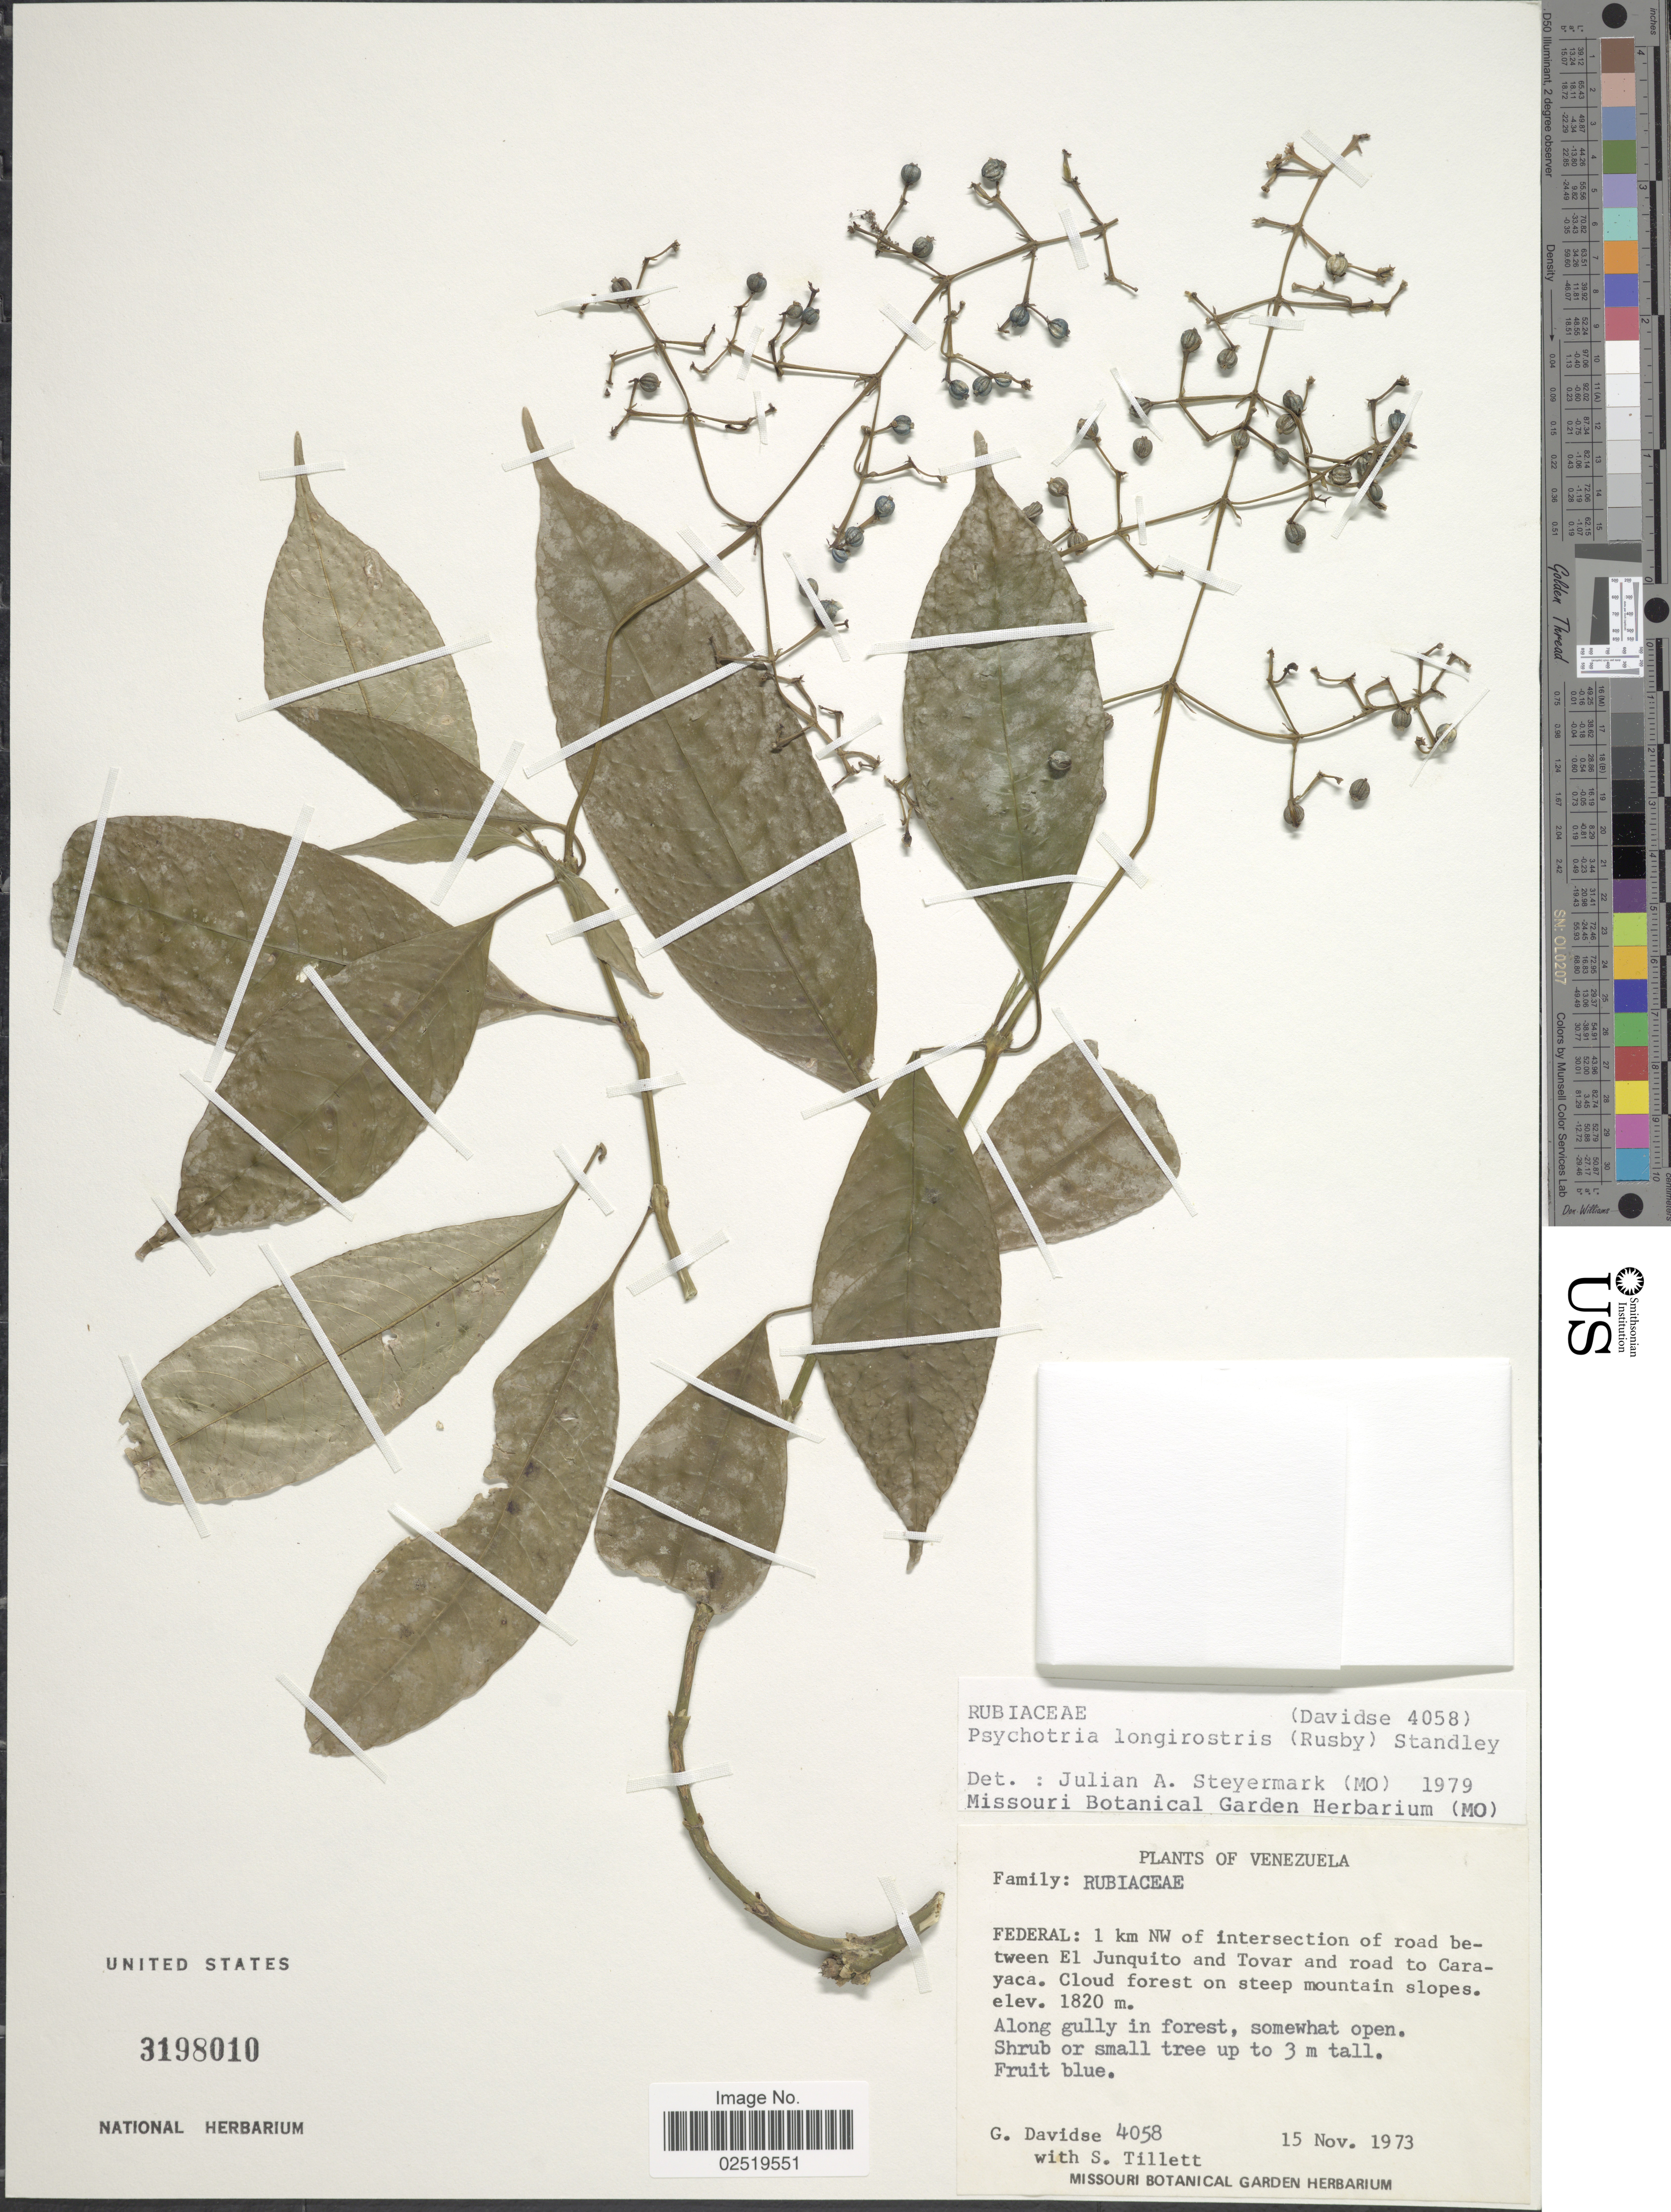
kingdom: Plantae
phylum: Tracheophyta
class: Magnoliopsida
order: Gentianales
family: Rubiaceae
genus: Psychotria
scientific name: Psychotria longirostris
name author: (Rusby) Standl.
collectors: G. Davidse & S. S. Tillett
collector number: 4058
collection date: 1973-11-15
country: Venezuela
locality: Federal: 1 km NW of intersection of road between El Junquito and Tovar and road to Carayaca, cloud forest on steep mountain slopes, along gully in forest.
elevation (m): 1820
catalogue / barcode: US 3198010